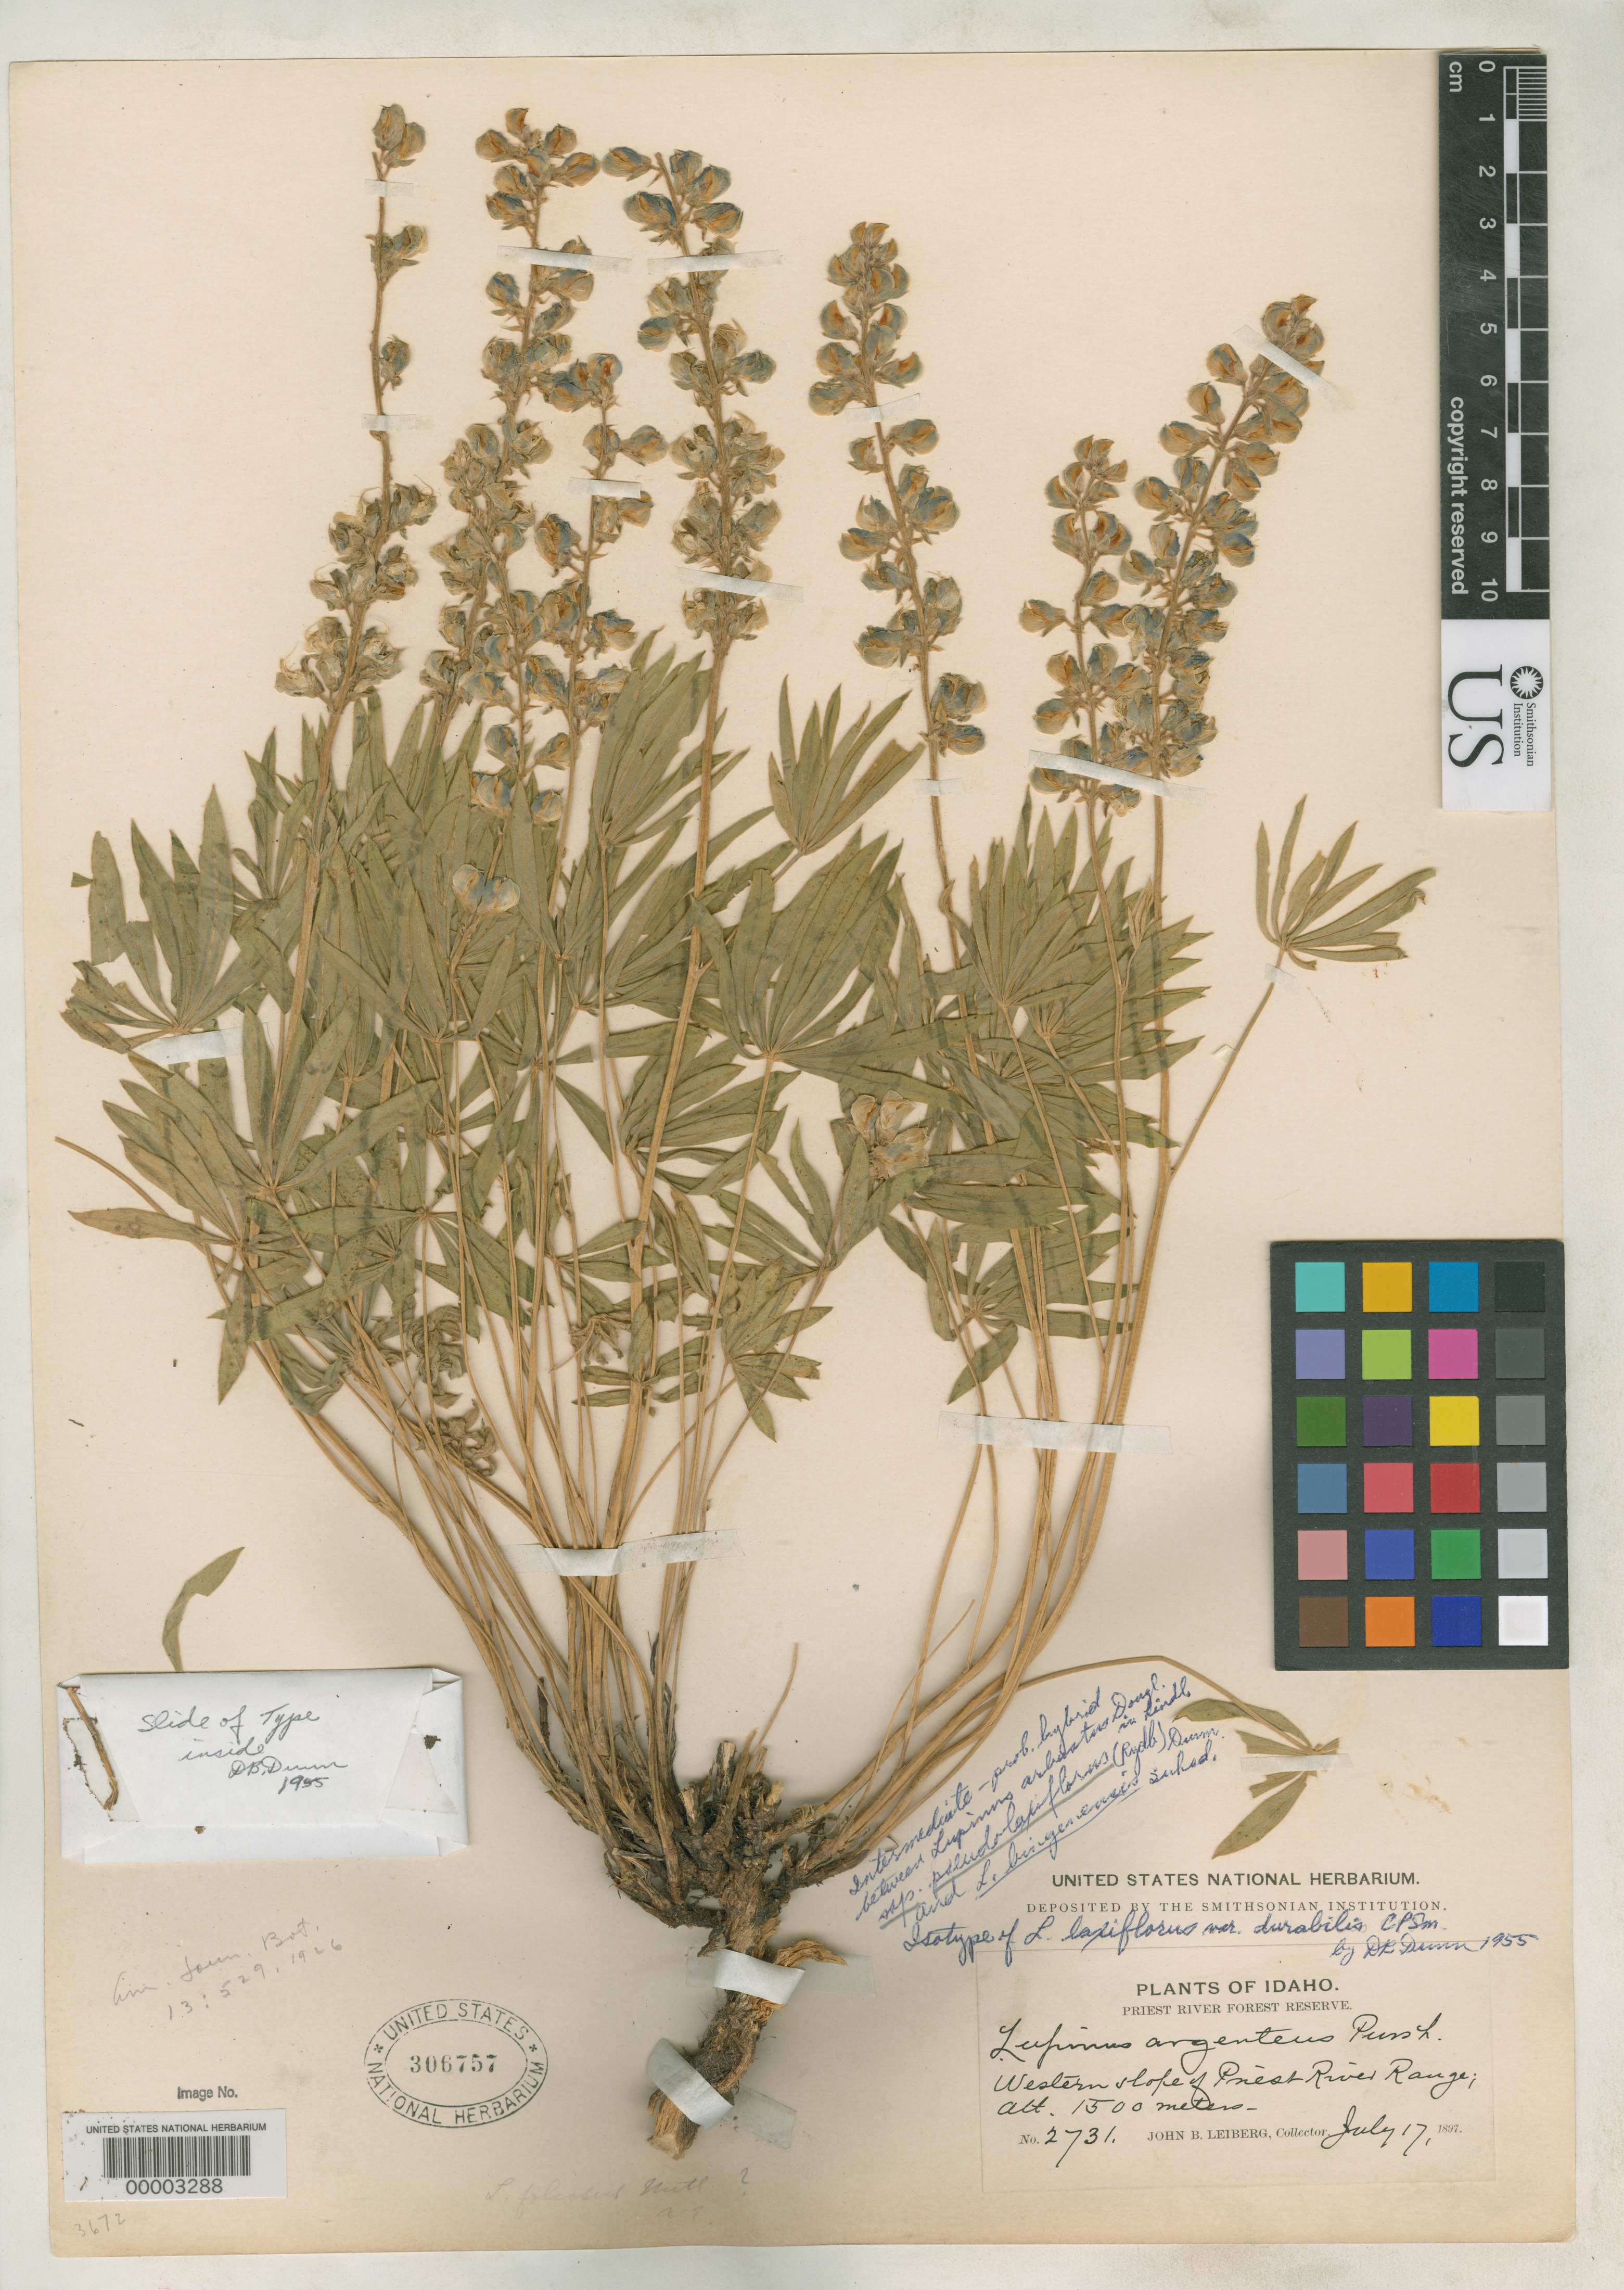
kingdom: Plantae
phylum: Tracheophyta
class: Magnoliopsida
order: Fabales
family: Fabaceae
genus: Lupinus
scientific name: Lupinus laxiflorus var. durabilis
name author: C.P. Sm.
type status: Isotype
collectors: J. Leiberg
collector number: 2731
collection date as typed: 17 Jul 1897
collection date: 1897-07-17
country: United States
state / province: Idaho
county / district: Bonne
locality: Priest River Range.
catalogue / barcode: US 306757